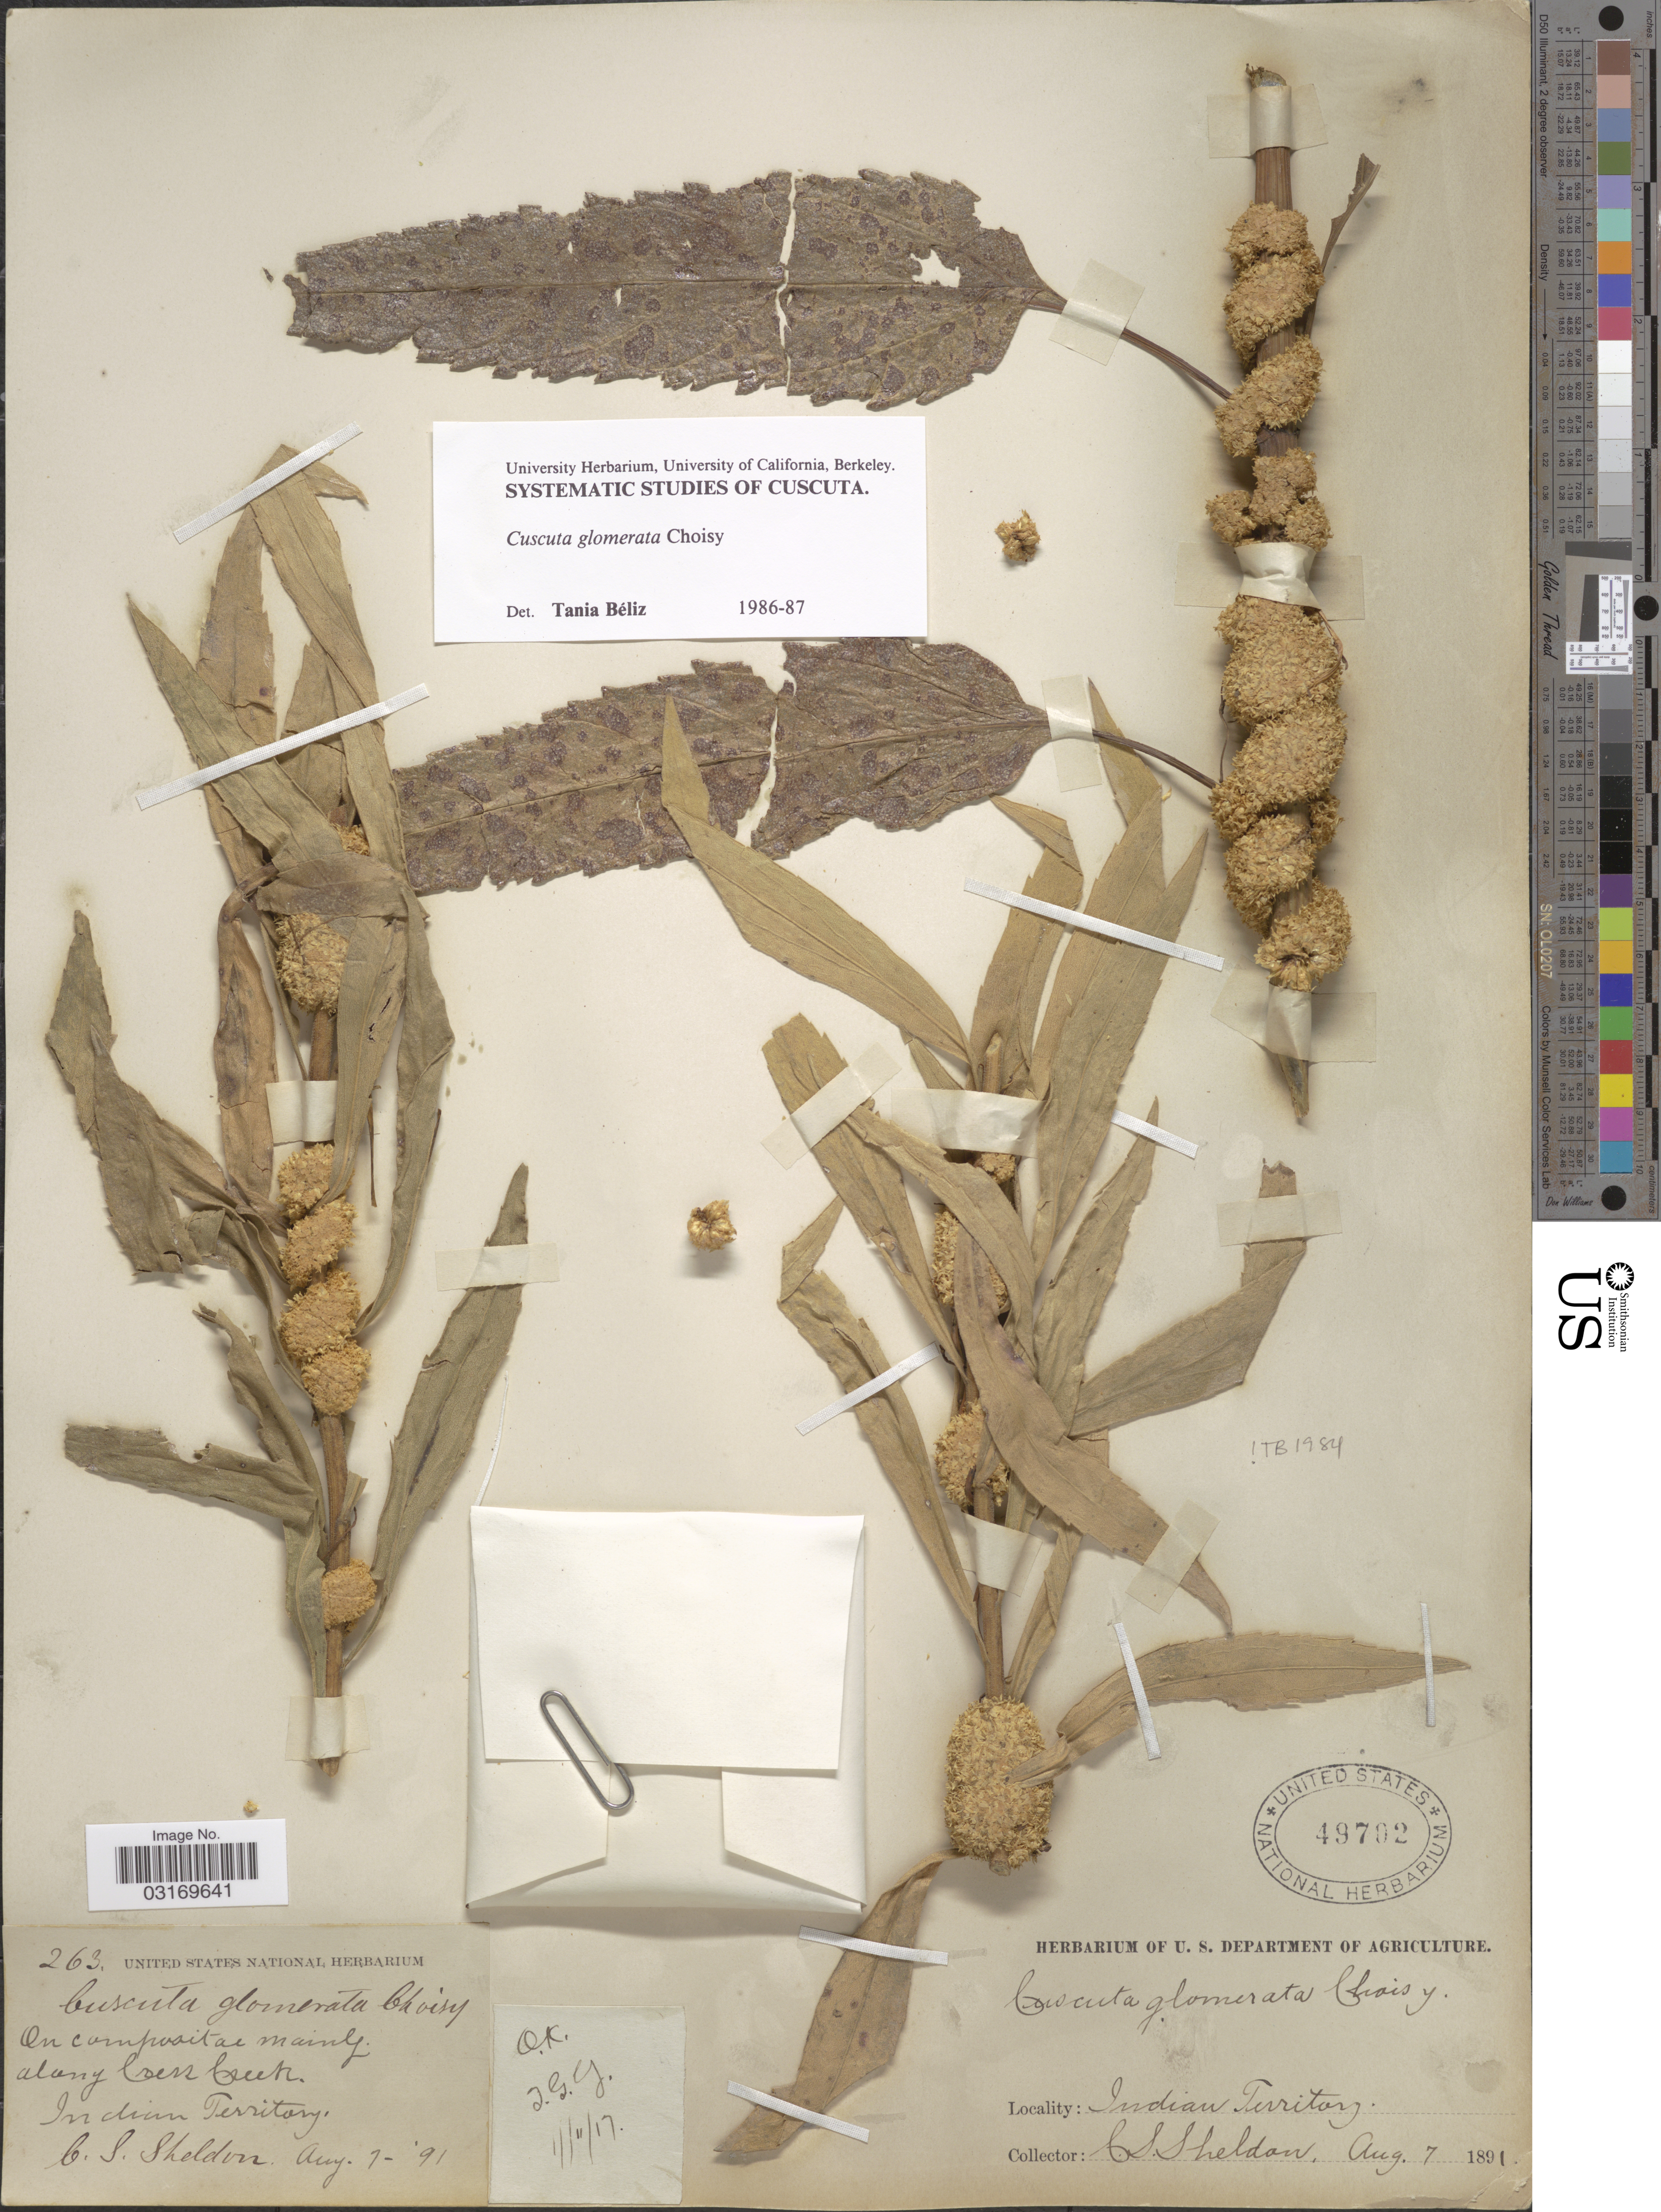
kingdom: Plantae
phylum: Tracheophyta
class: Magnoliopsida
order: Solanales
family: Convolvulaceae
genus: Cuscuta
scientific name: Cuscuta glomerata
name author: Chris.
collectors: C. S. Sheldon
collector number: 263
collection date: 1891-08-07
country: United States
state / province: Oklahoma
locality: Along Cress Creek. Indian Territory.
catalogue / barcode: US 49702